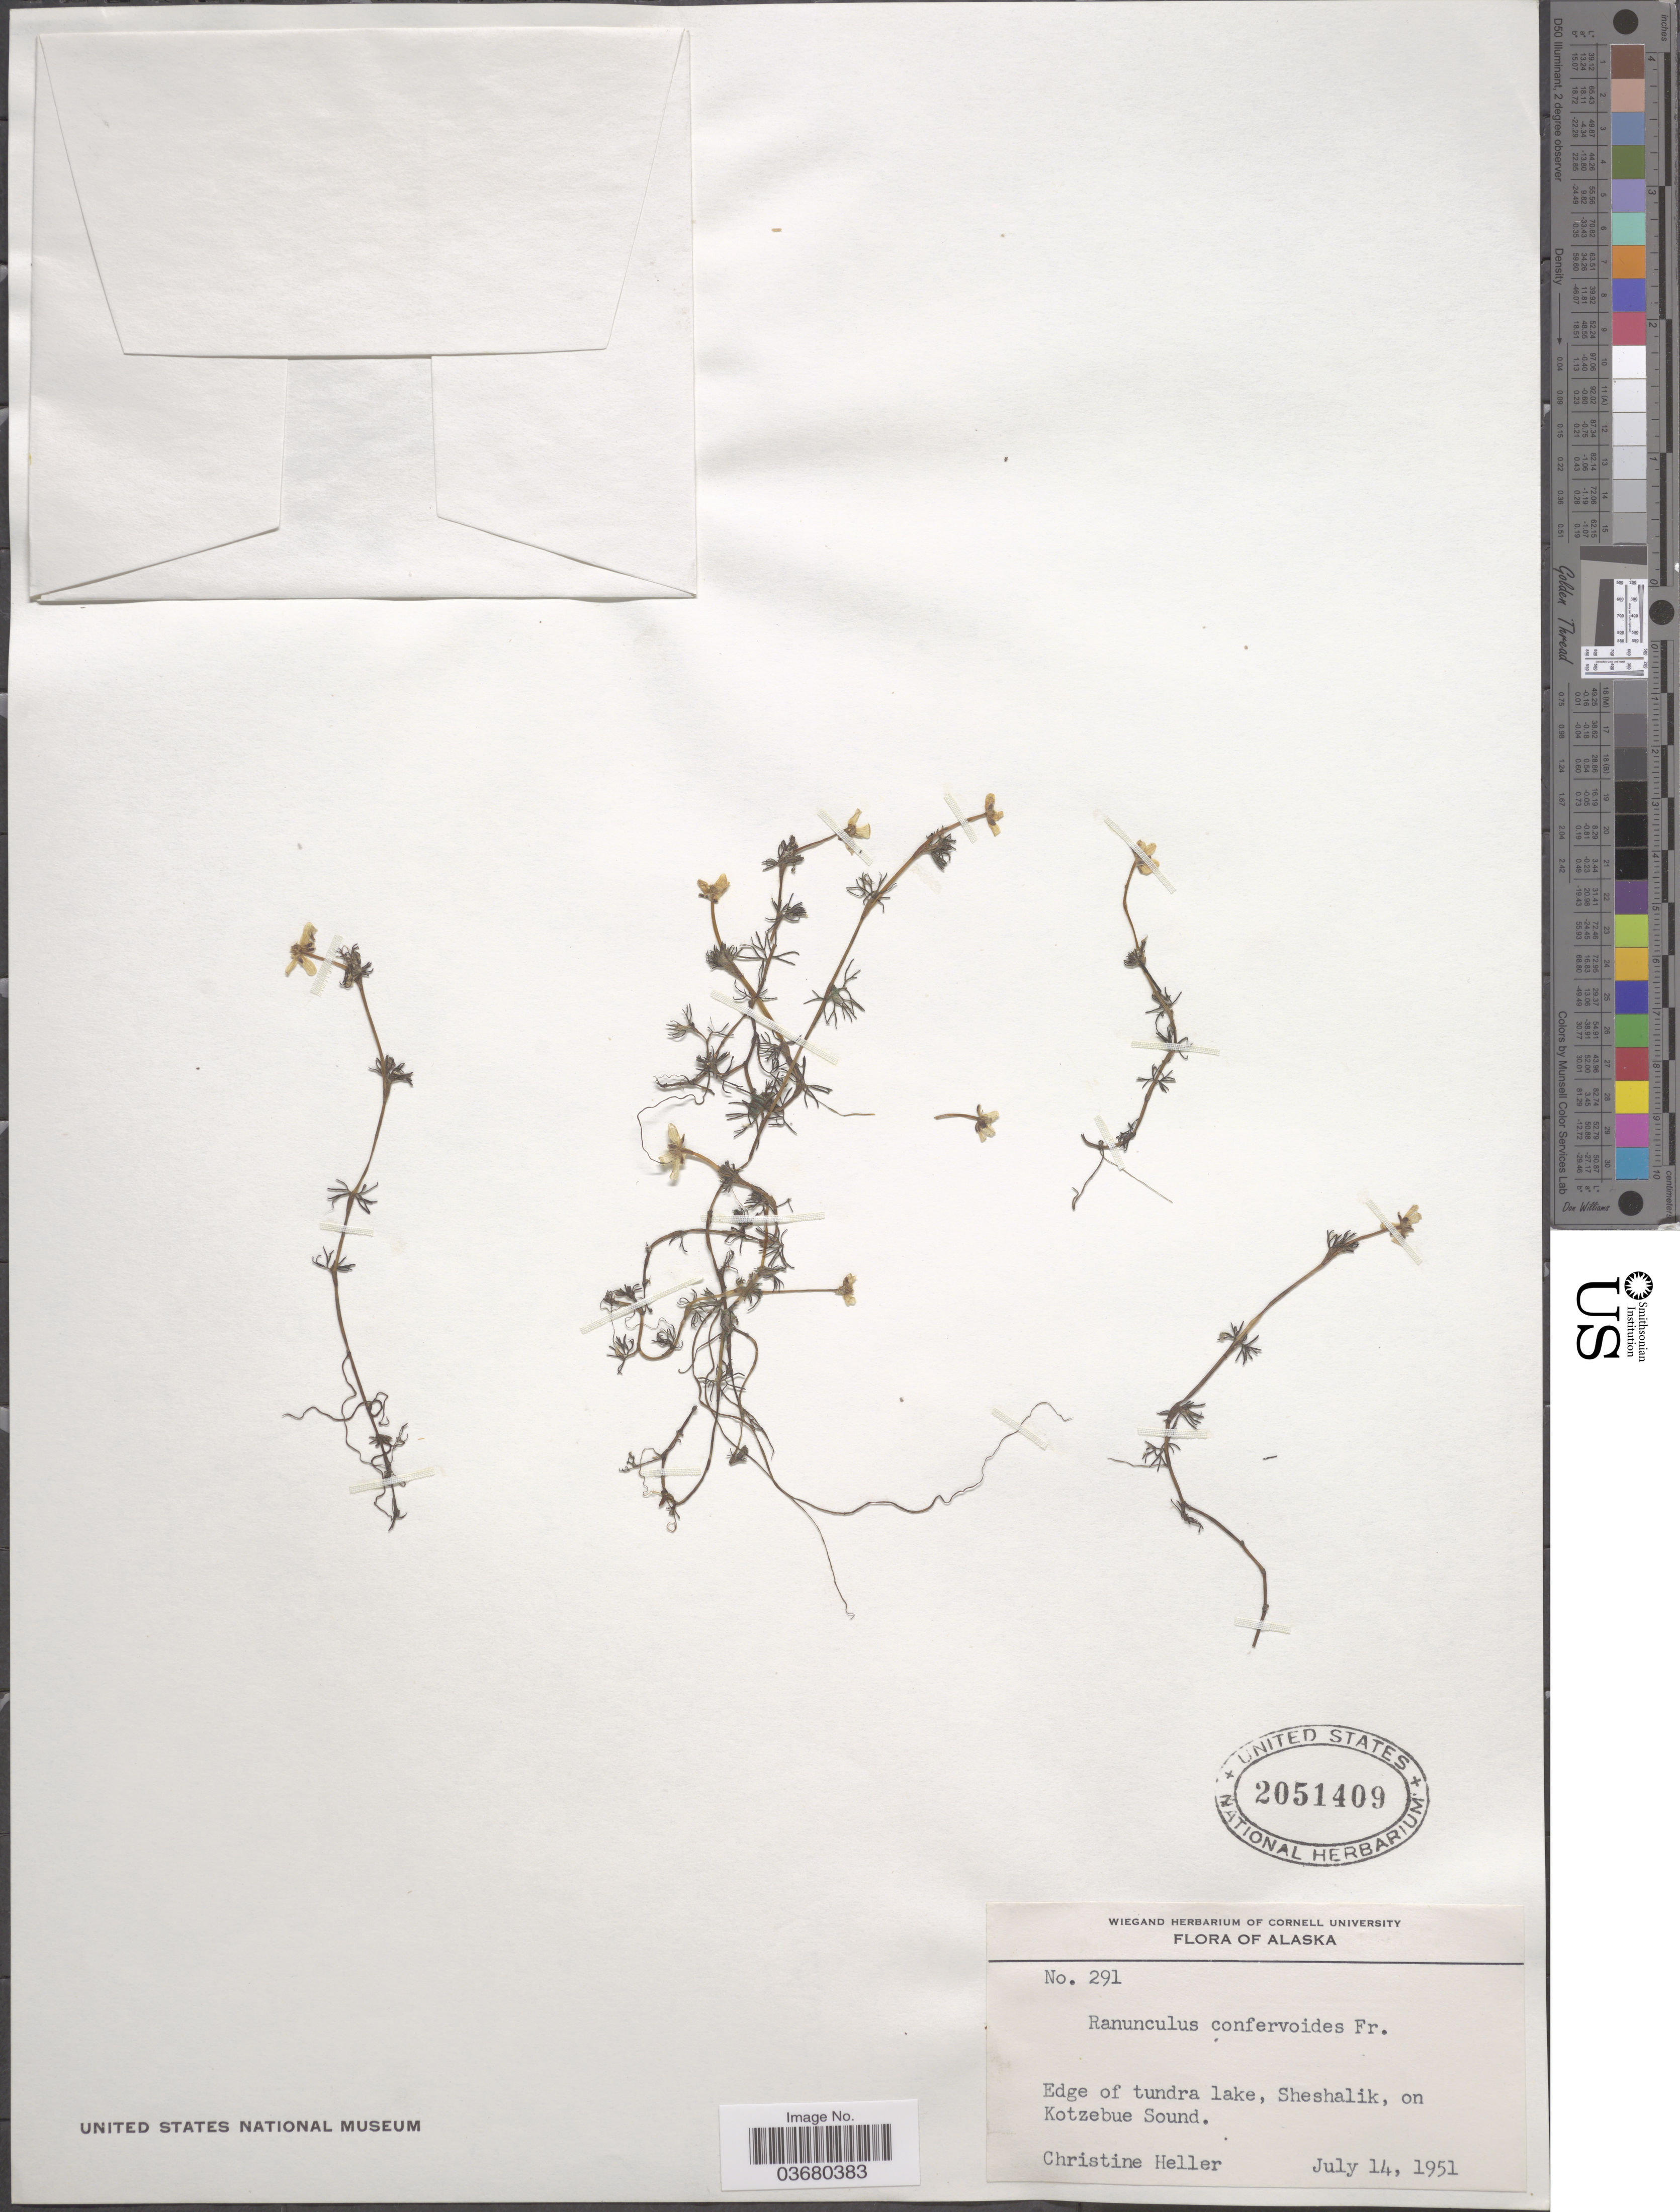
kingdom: Plantae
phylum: Tracheophyta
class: Magnoliopsida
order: Ranunculales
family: Ranunculaceae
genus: Ranunculus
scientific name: Ranunculus codyanus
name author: B. Boivin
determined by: Strong, Mark T., (BOT), Smithsonian Institution - National Museum of Natural History (UNITED STATES)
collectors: C. Heller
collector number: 291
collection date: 1951-07-14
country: United States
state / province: Alaska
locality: Edge of tundra lake, Sheshalik, on Kotzebue Sound.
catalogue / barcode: US 2051409